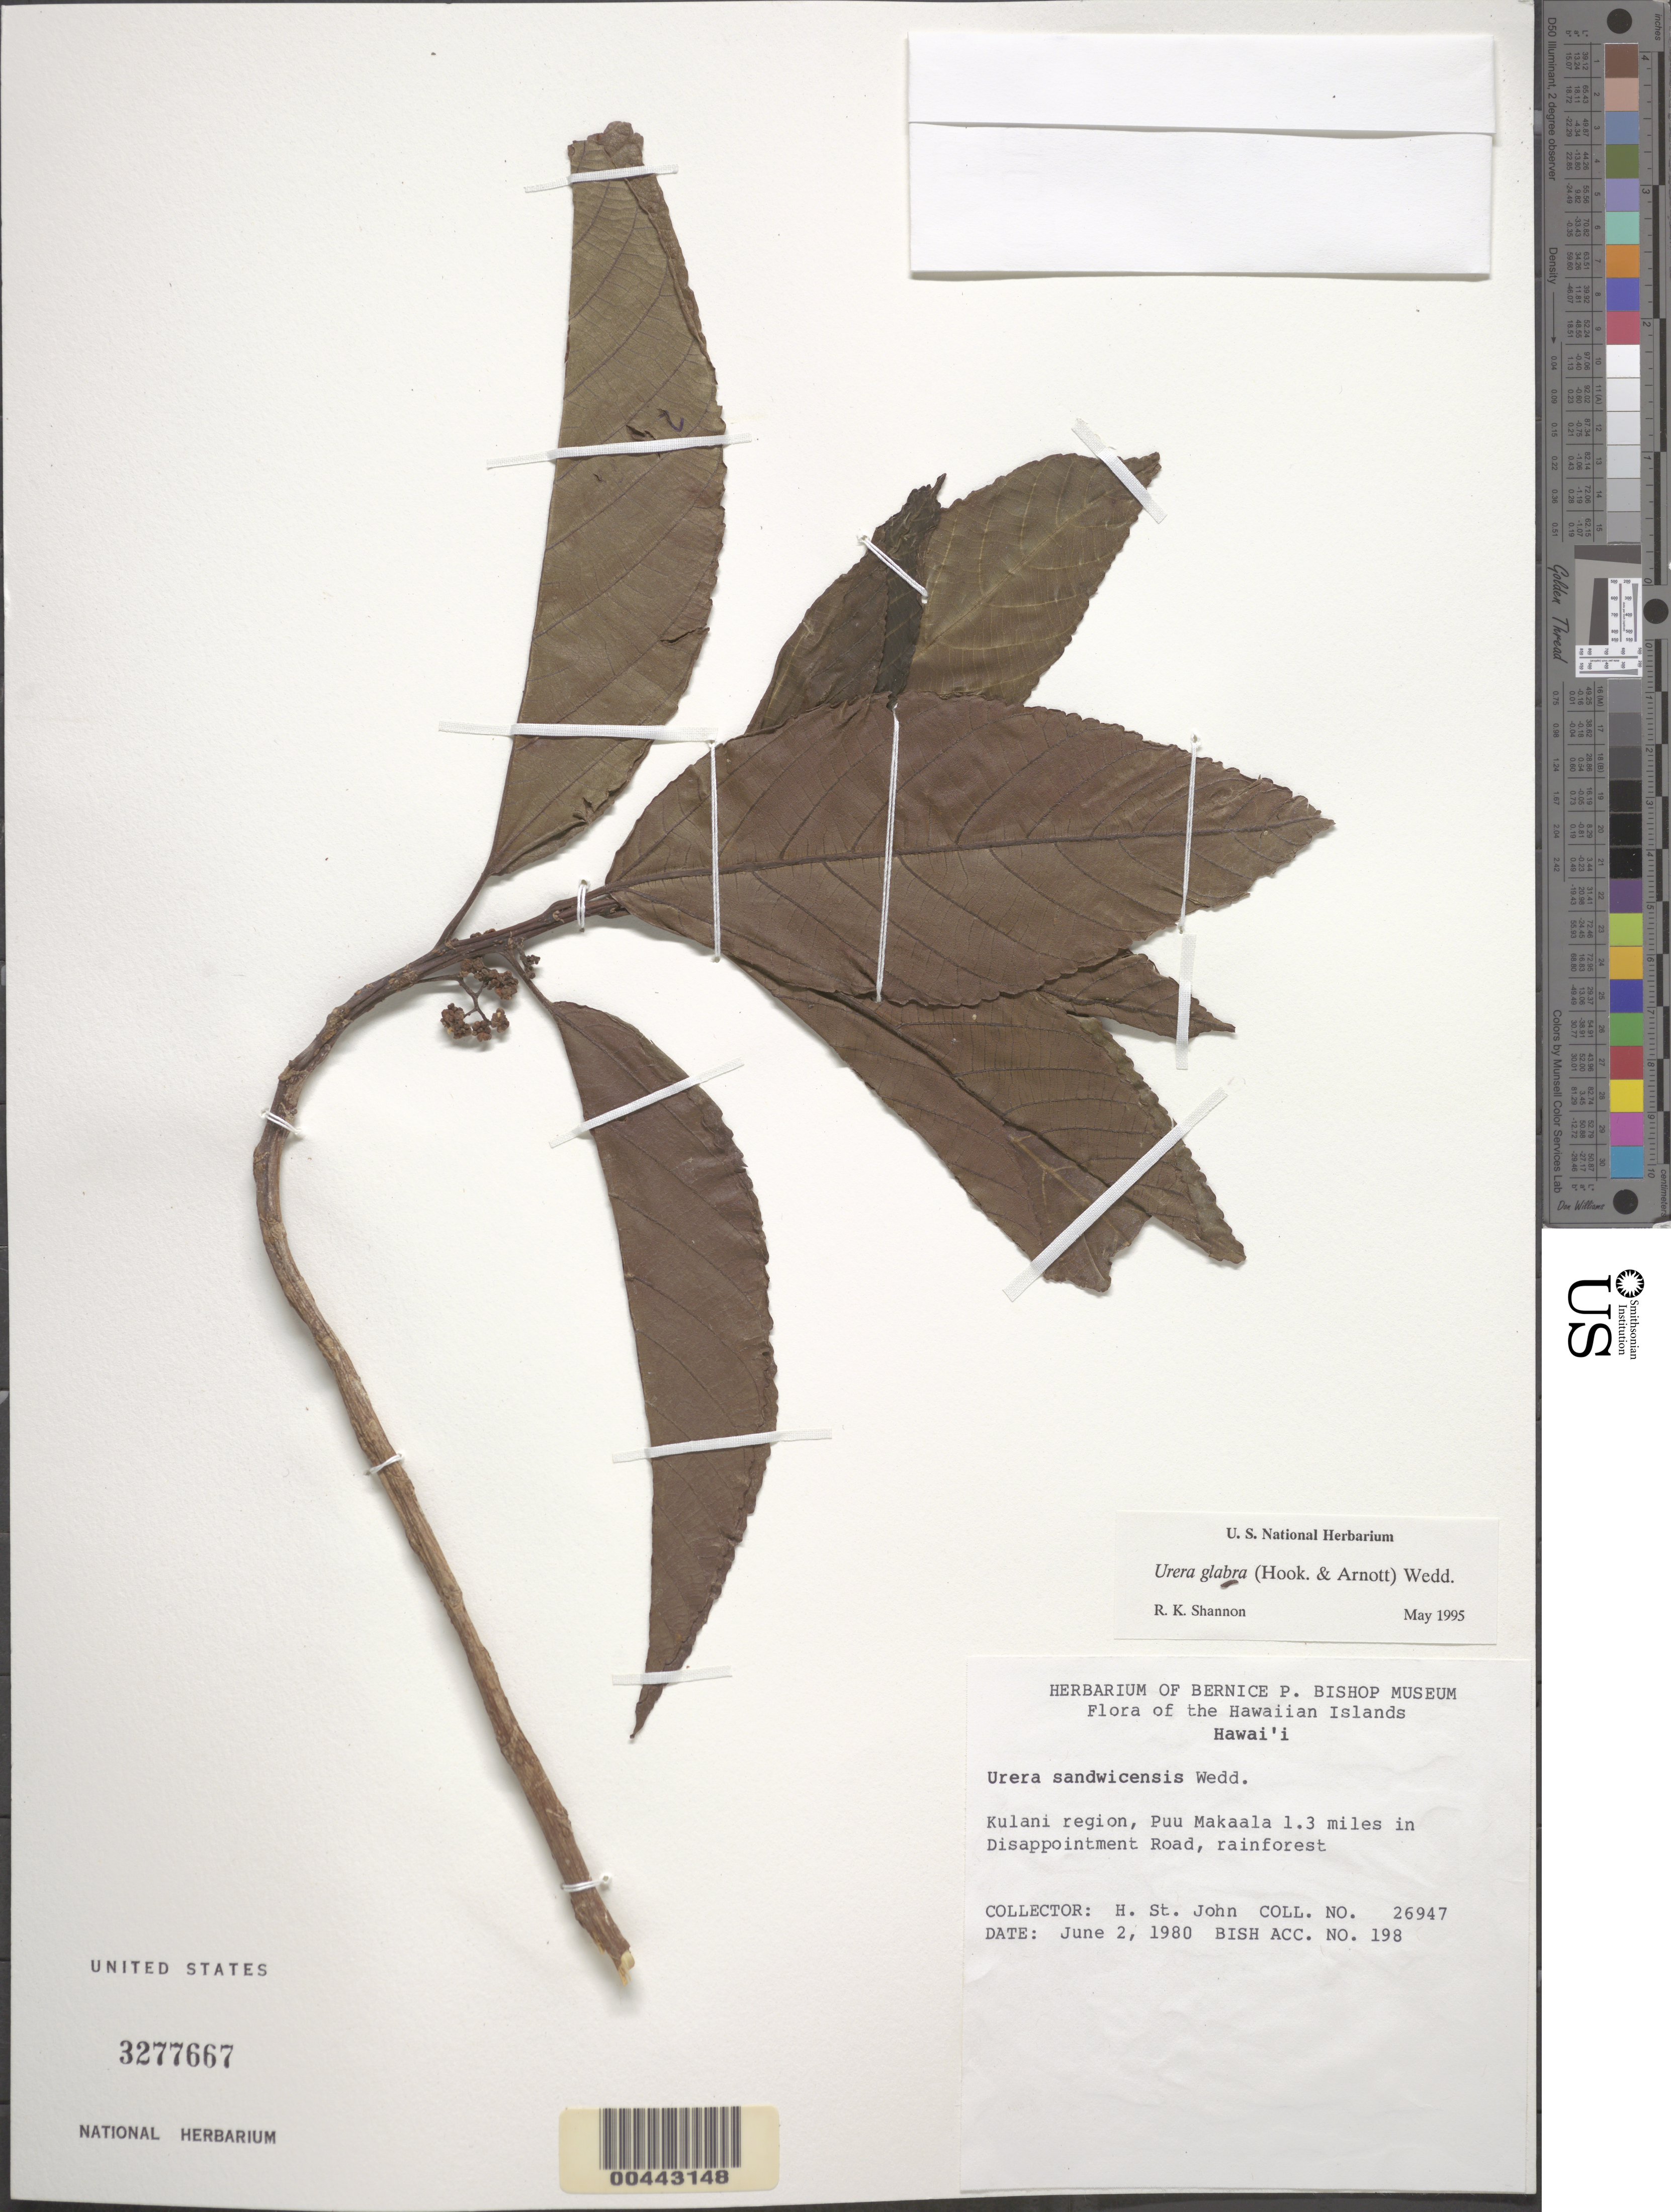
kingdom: Plantae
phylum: Tracheophyta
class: Magnoliopsida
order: Rosales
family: Urticaceae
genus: Touchardia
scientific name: Touchardia oahuensis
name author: T. Wells & A. K. Monro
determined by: Wagner, W. L., (BOT), Smithsonian Institution - National Museum of Natural History (UNITED STATES)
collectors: H. St. John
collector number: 26947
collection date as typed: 2 Jun 1980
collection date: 1980-06-02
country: United States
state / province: Hawaii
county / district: Hawaii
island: Hawaii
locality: Kulani region, Puu Makaala 1.3 miles in Disappointment Road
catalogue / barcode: US 3277667